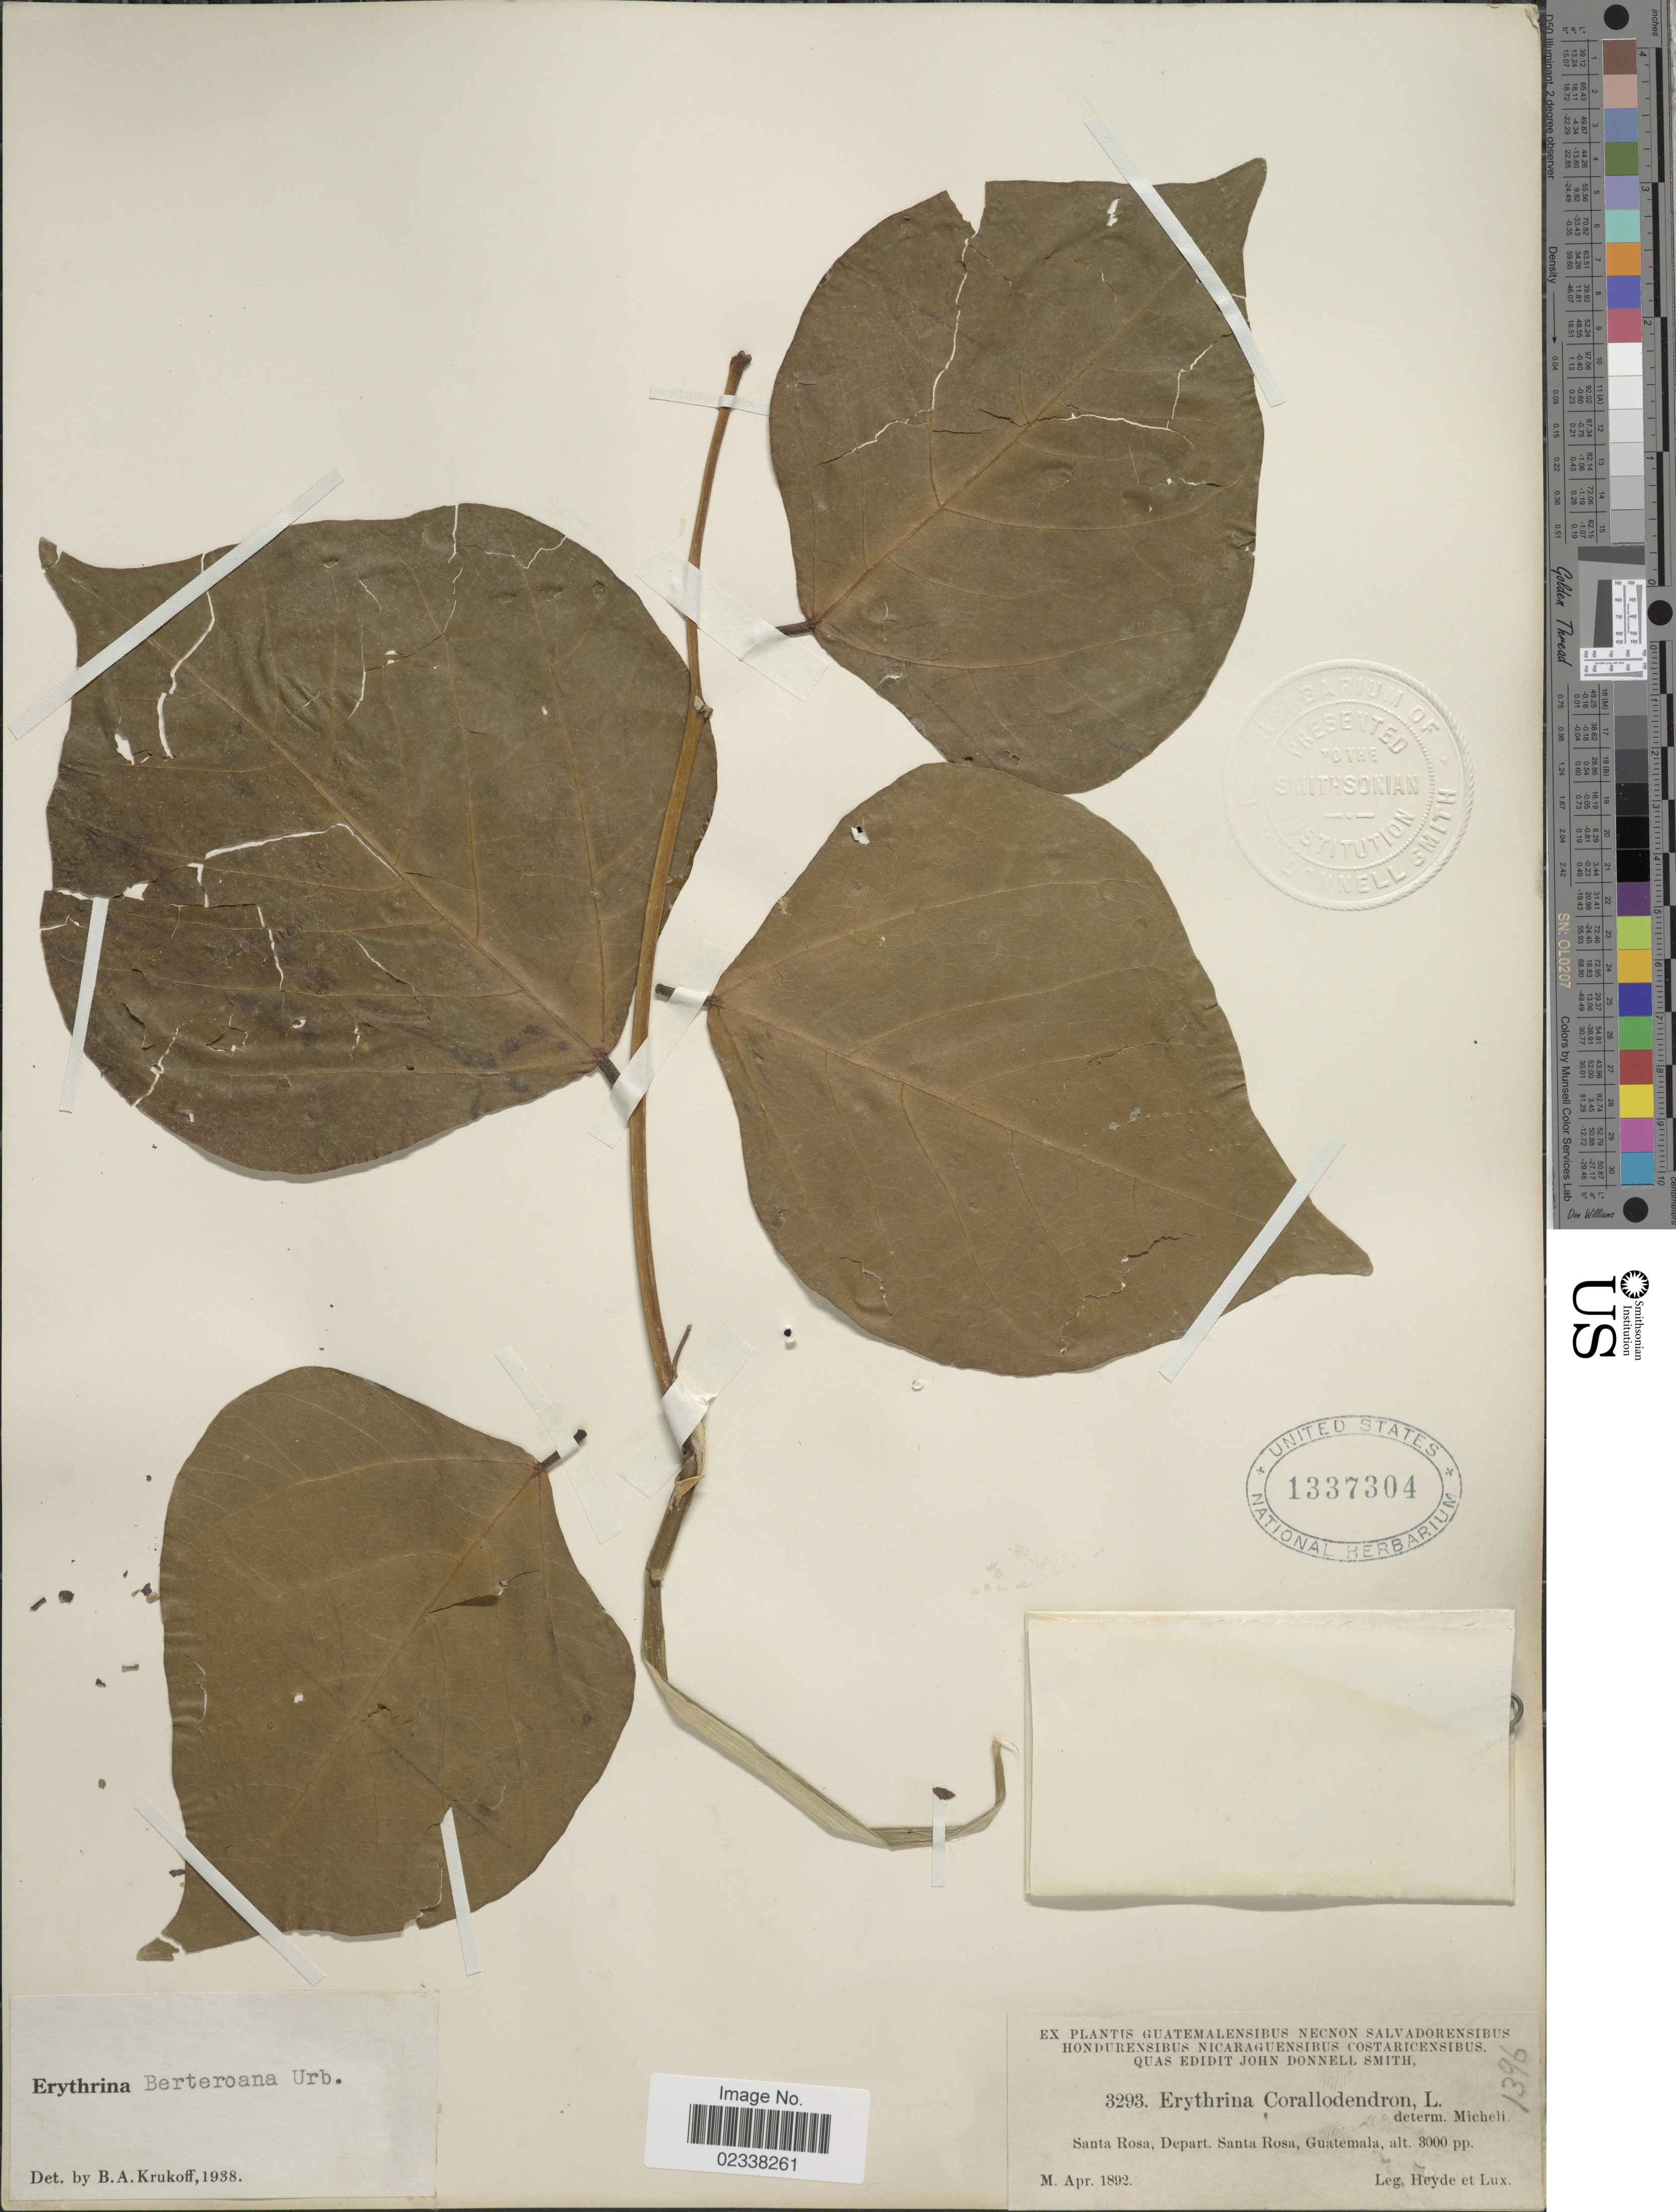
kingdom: Plantae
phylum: Tracheophyta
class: Magnoliopsida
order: Fabales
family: Fabaceae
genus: Erythrina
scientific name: Erythrina berteroana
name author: Urb.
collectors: Heyde & Lux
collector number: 3293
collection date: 1892-04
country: Guatemala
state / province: Santa Rosa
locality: Santa Rosa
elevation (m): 914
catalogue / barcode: US 1337304